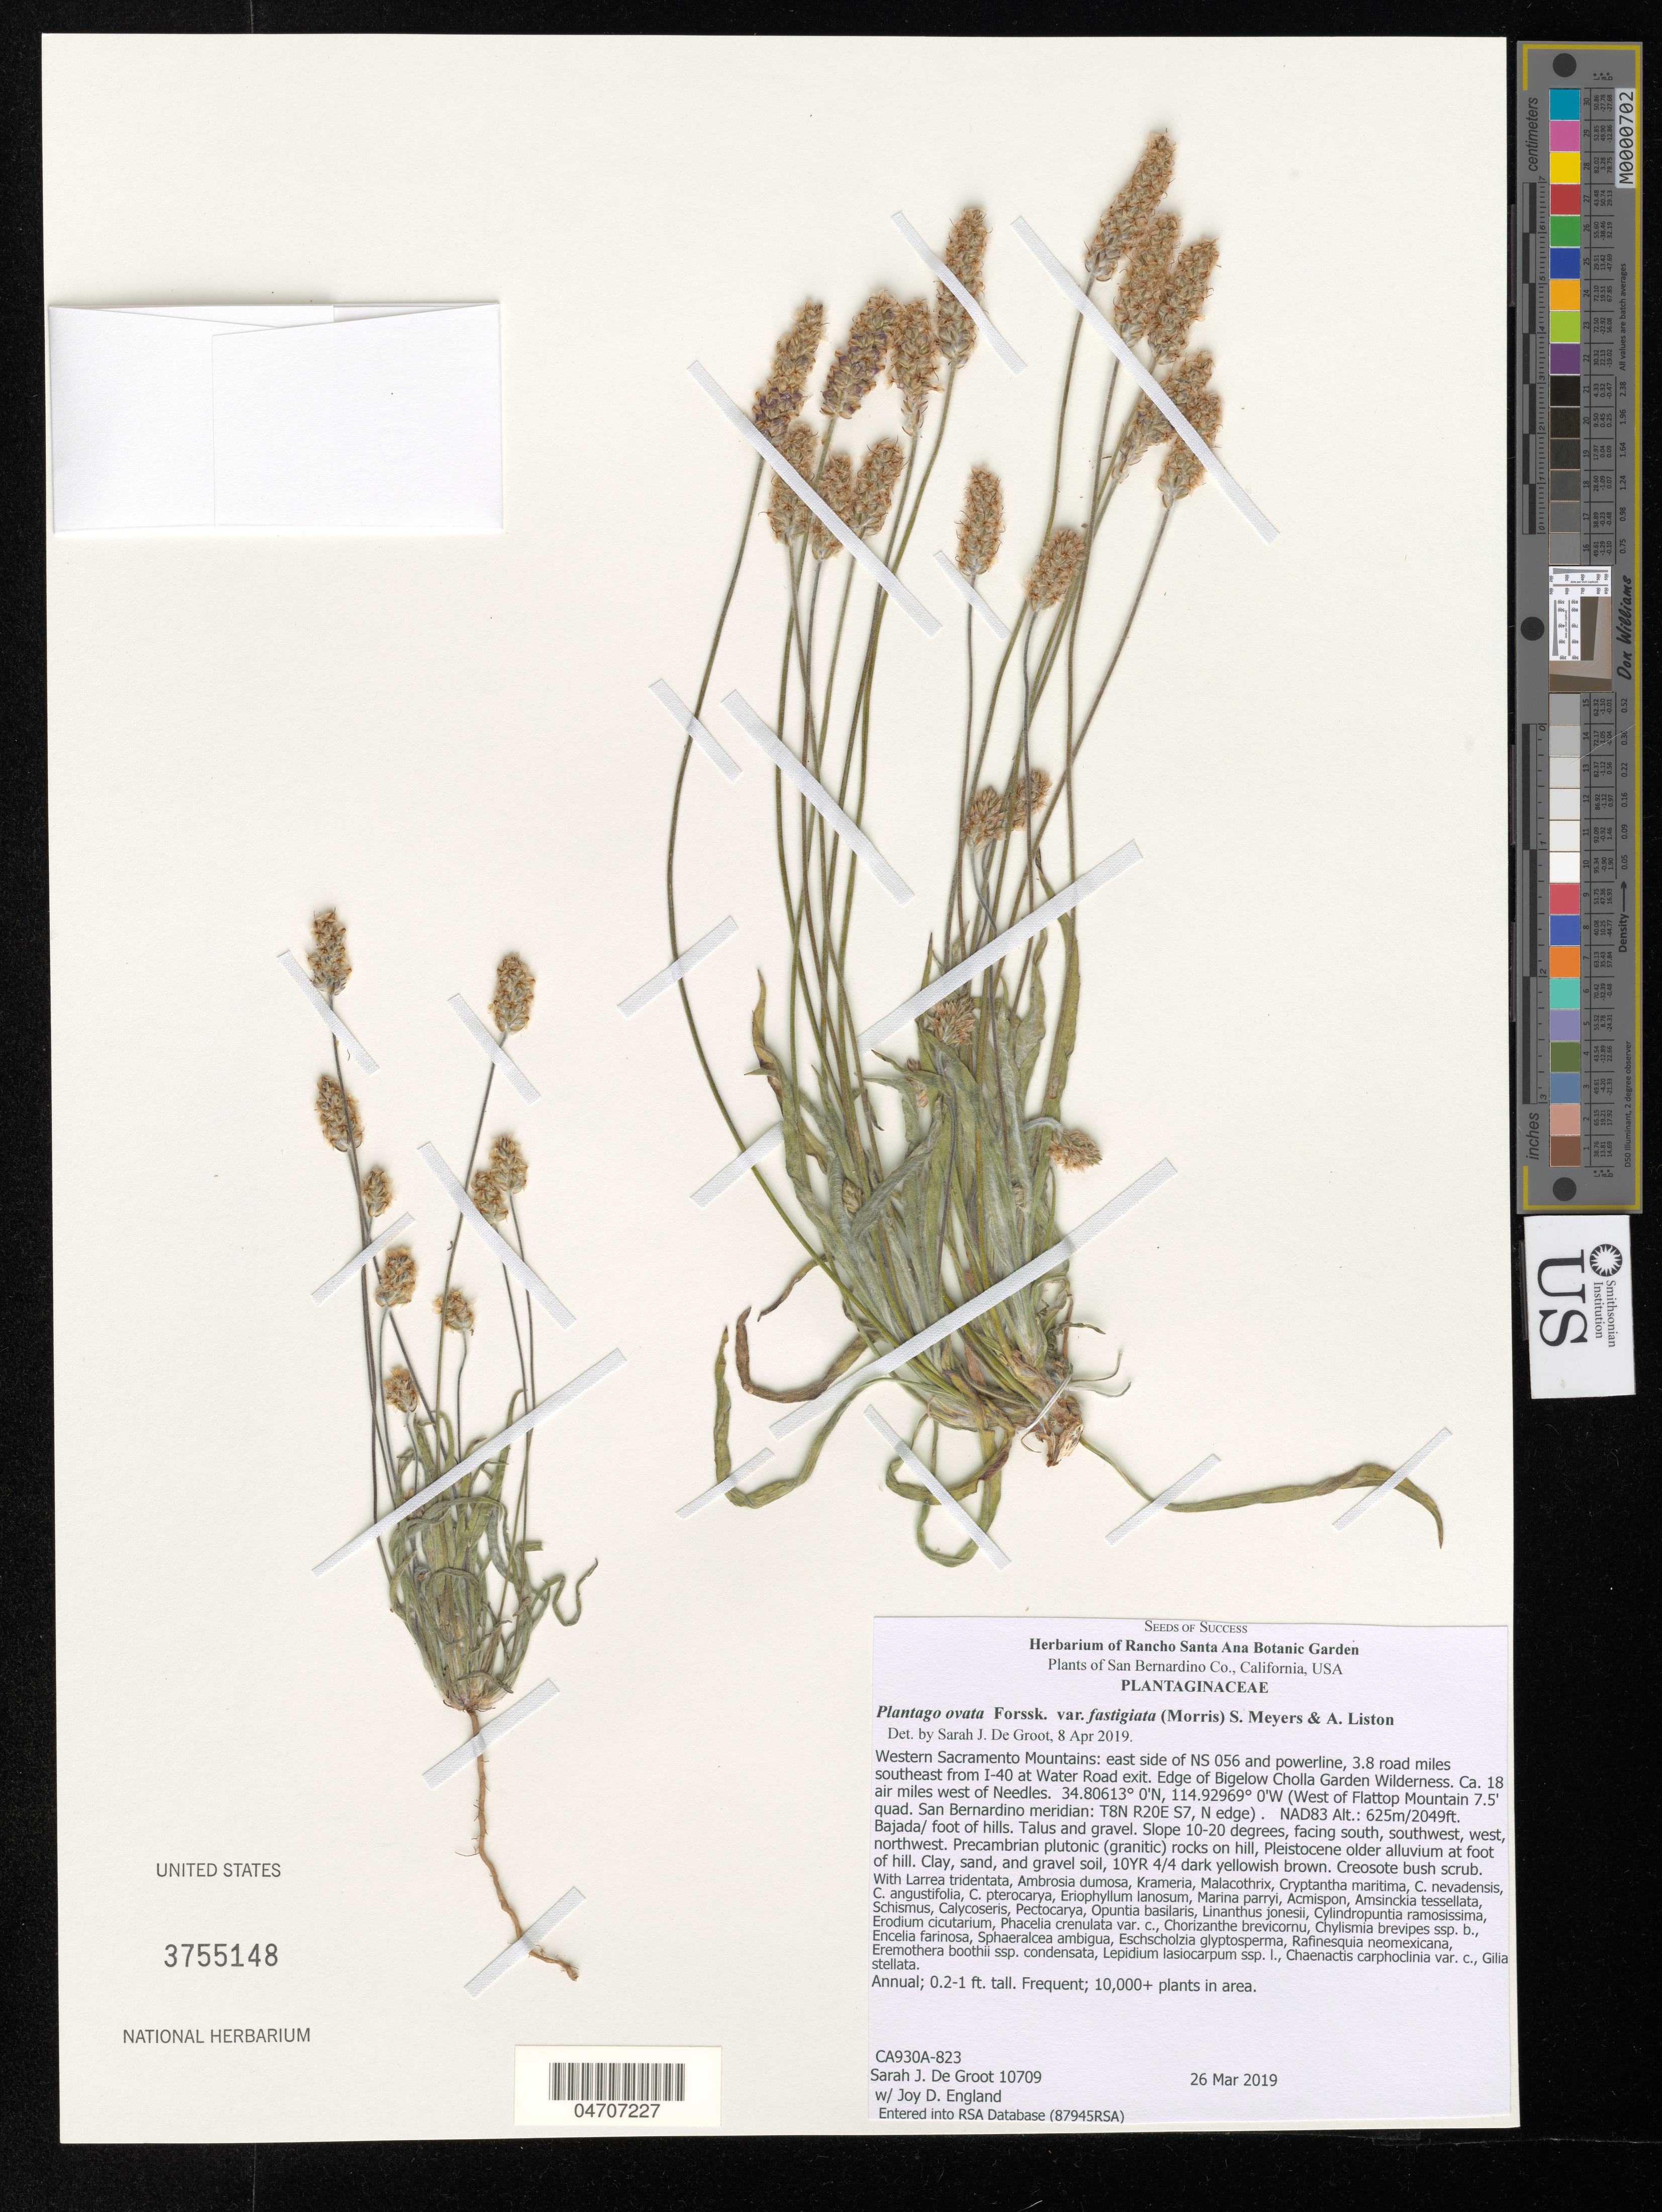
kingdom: Plantae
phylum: Tracheophyta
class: Magnoliopsida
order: Lamiales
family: Plantaginaceae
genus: Plantago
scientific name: Plantago ovata var. fastigiata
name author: (E. Morris) Meyers & Liston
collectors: S. De Groot & J. England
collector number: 10709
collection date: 2019-03-26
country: United States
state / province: California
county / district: San Bernardino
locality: San Bernardino Co. Western Sacramento Mountains: east side of NS 056 and powerline, 3.8 road miles southeast from I-40 at Water Road exit. Edge of Bigelow Cholla Garden Wilderness. Ca. 18 air miles west of Needles. (West of Flattop Mountain 7.5'quad. San Bernardino meridian: T8N R20E S7, N edge). NAD83.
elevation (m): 625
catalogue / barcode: US 3755148